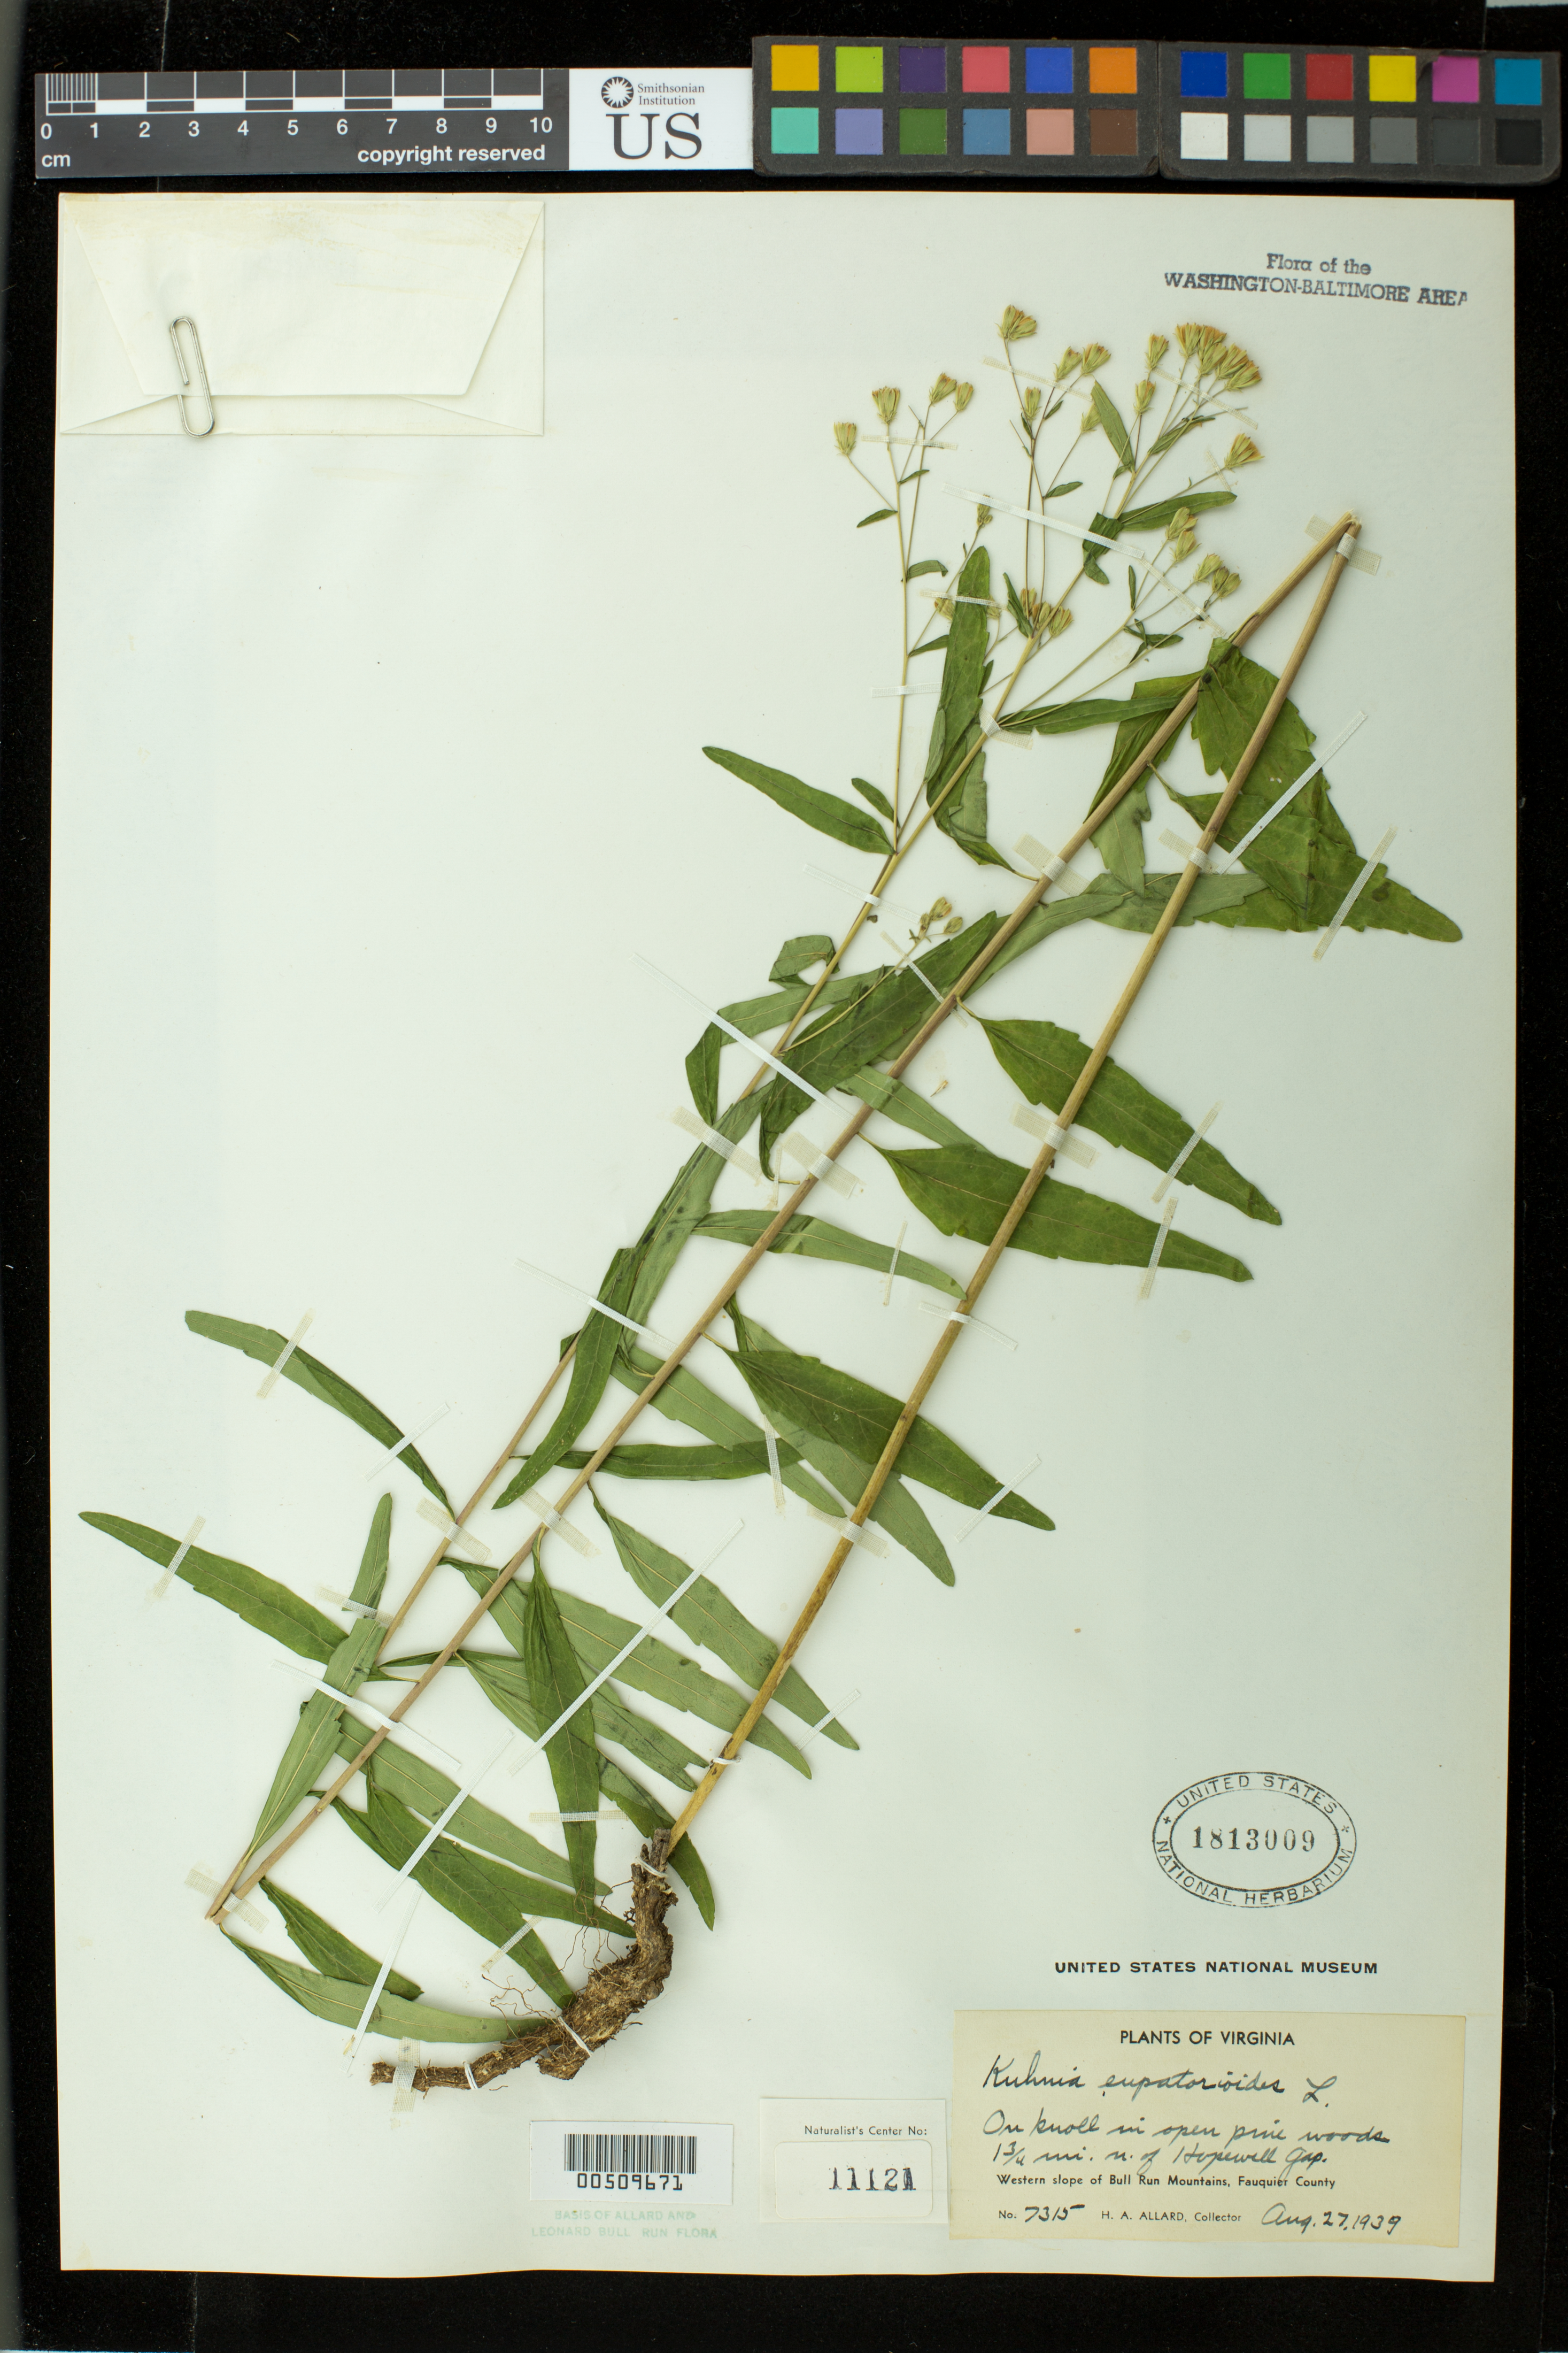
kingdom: Plantae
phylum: Tracheophyta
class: Magnoliopsida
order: Asterales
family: Asteraceae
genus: Brickellia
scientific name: Brickellia eupatorioides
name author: (L.) Shinners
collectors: H. A. Allard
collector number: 7315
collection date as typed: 27 Aug 1939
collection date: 1939-08-27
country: United States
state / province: Virginia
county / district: Fauquier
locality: Bull Run Mts., 1.75 mi. N of Hopewell Gap Bull Run Mts.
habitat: on knoll in open pine woods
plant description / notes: Specimens returned from Naturalist Center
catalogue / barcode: US 1813009